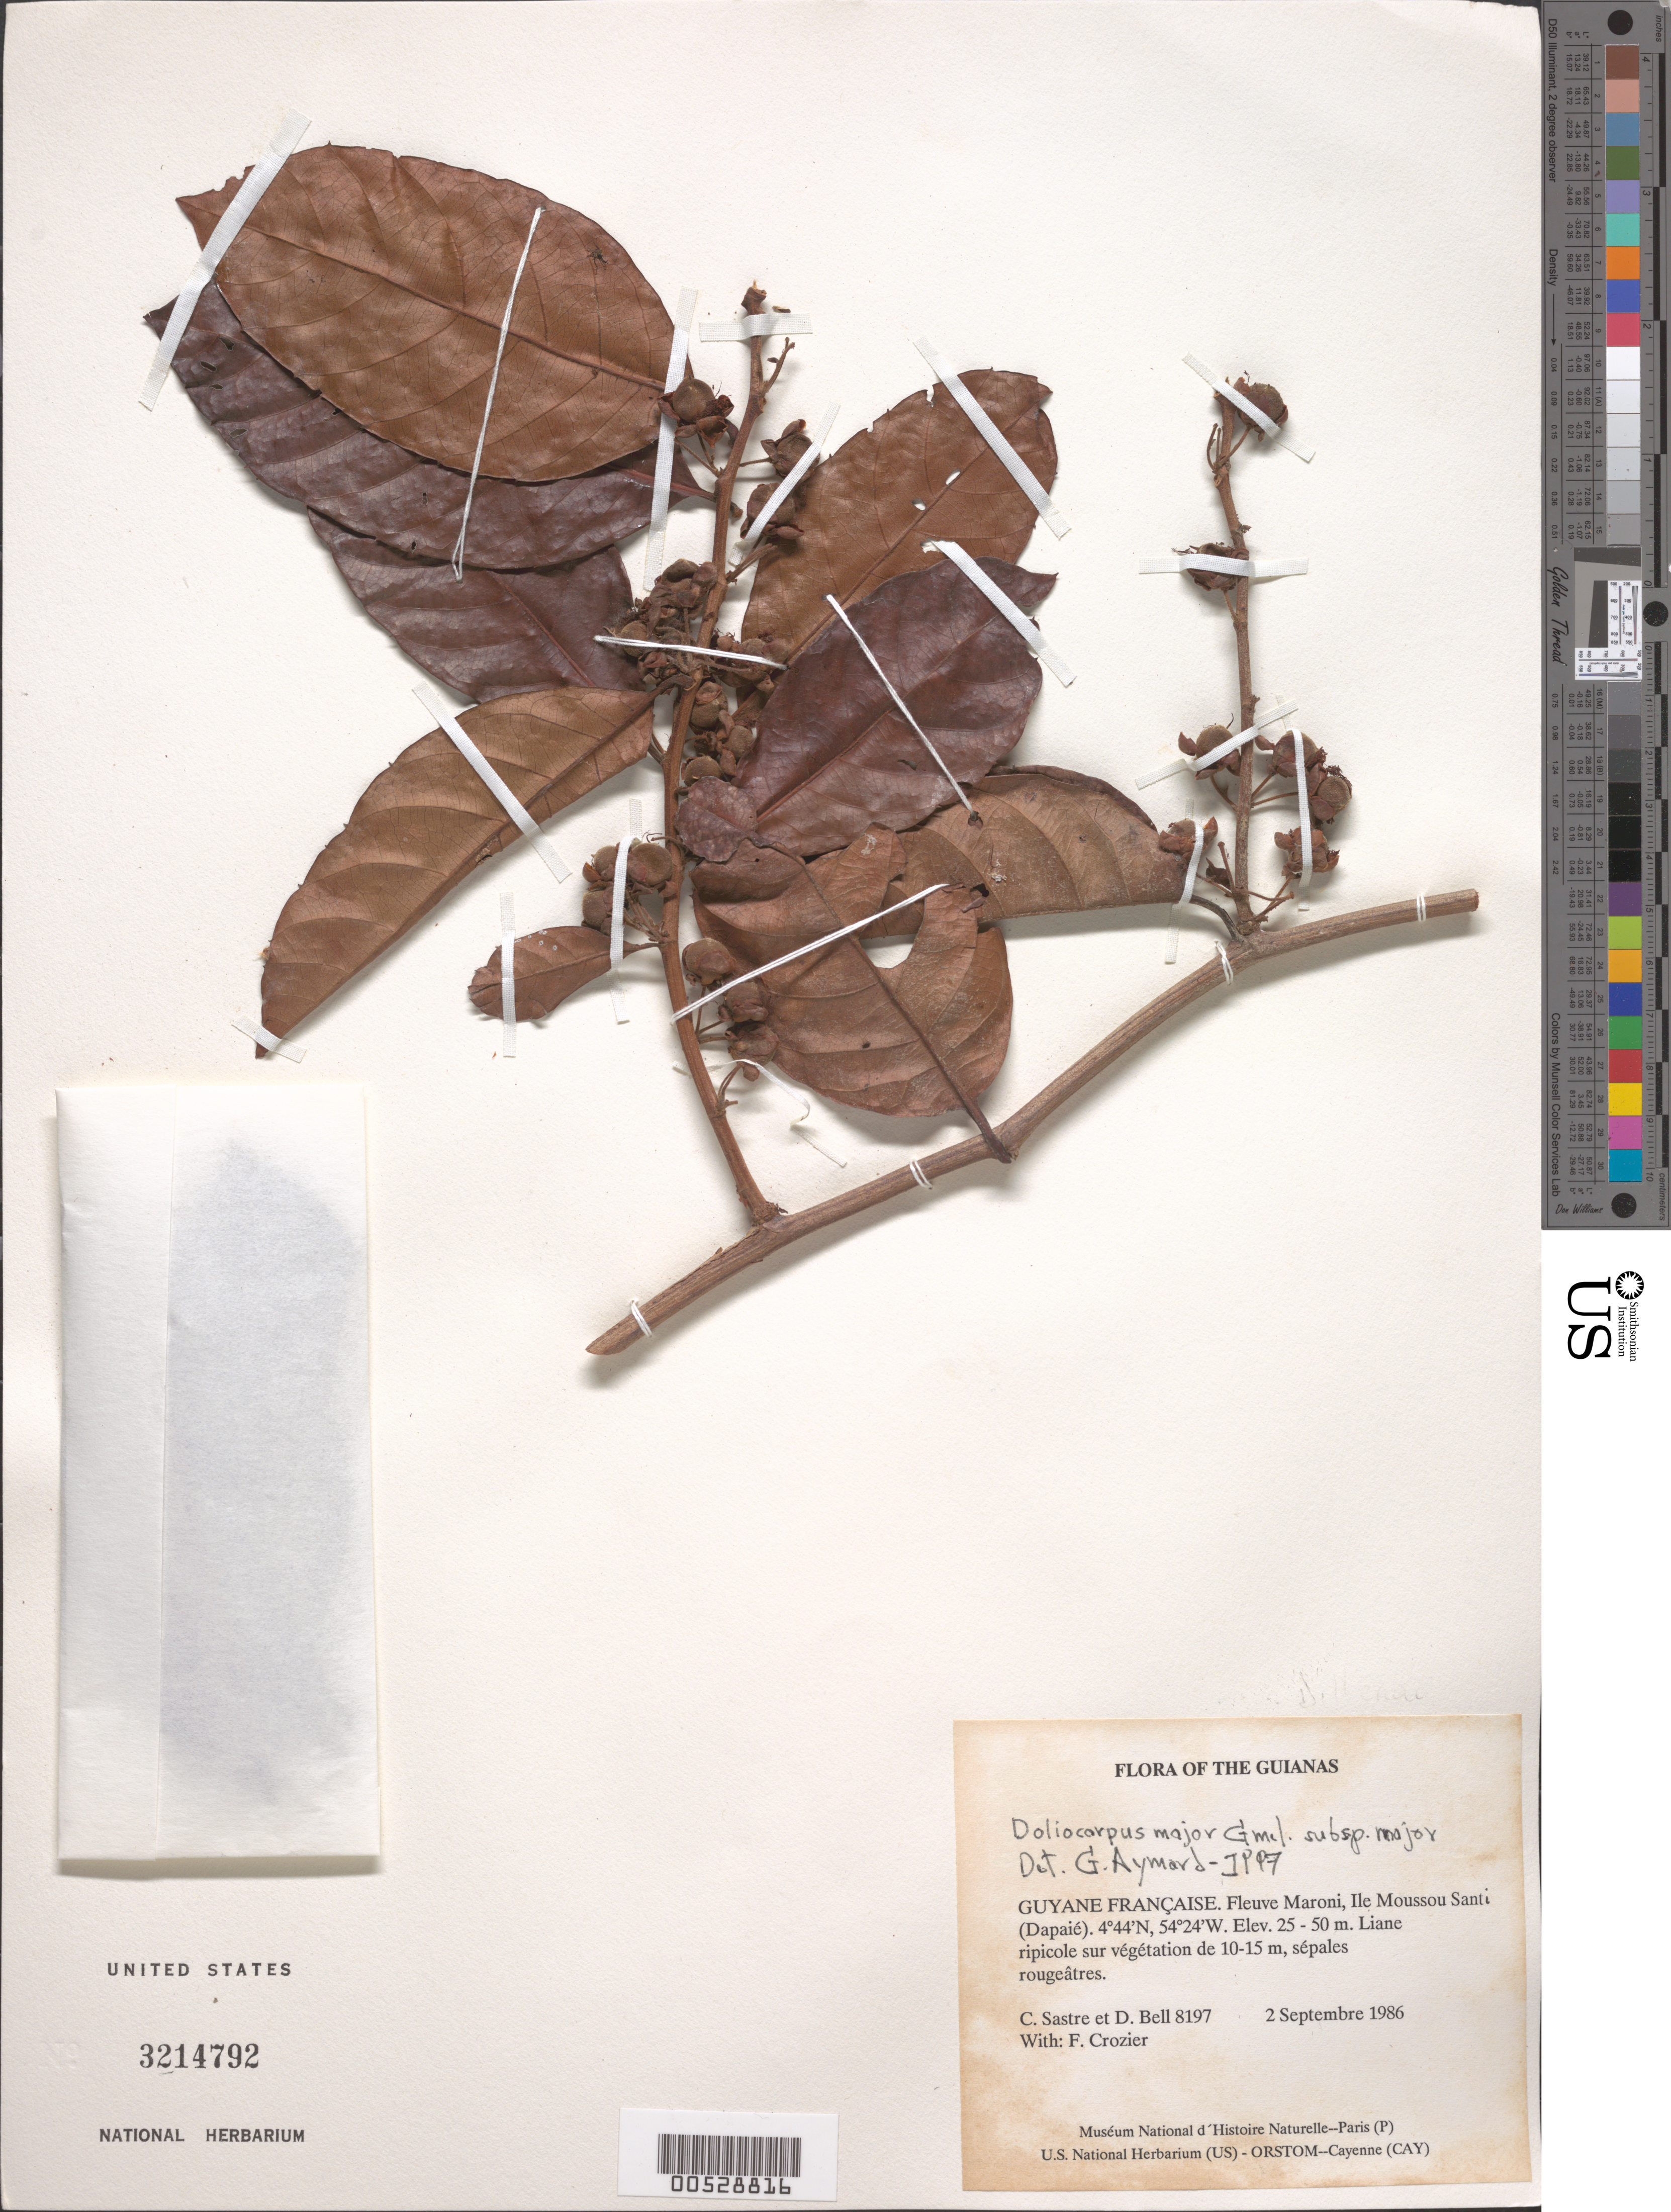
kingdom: Plantae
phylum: Tracheophyta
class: Magnoliopsida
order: Dilleniales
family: Dilleniaceae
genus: Doliocarpus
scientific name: Doliocarpus major subsp. major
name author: J.F. Gmel.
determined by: Aymard C., G. A., (PORT), Univ. Nac. Exp. de los Llanos Ezequiel Zamora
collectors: C. H. L. Sastre, D. A. Bell & F. Crozier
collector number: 8197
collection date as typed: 2 September 1986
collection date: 1986-09-02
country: French Guiana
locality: Fleuve Maroni, Ile Moussou Santi (Dapaié)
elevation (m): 25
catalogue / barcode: US 3214792